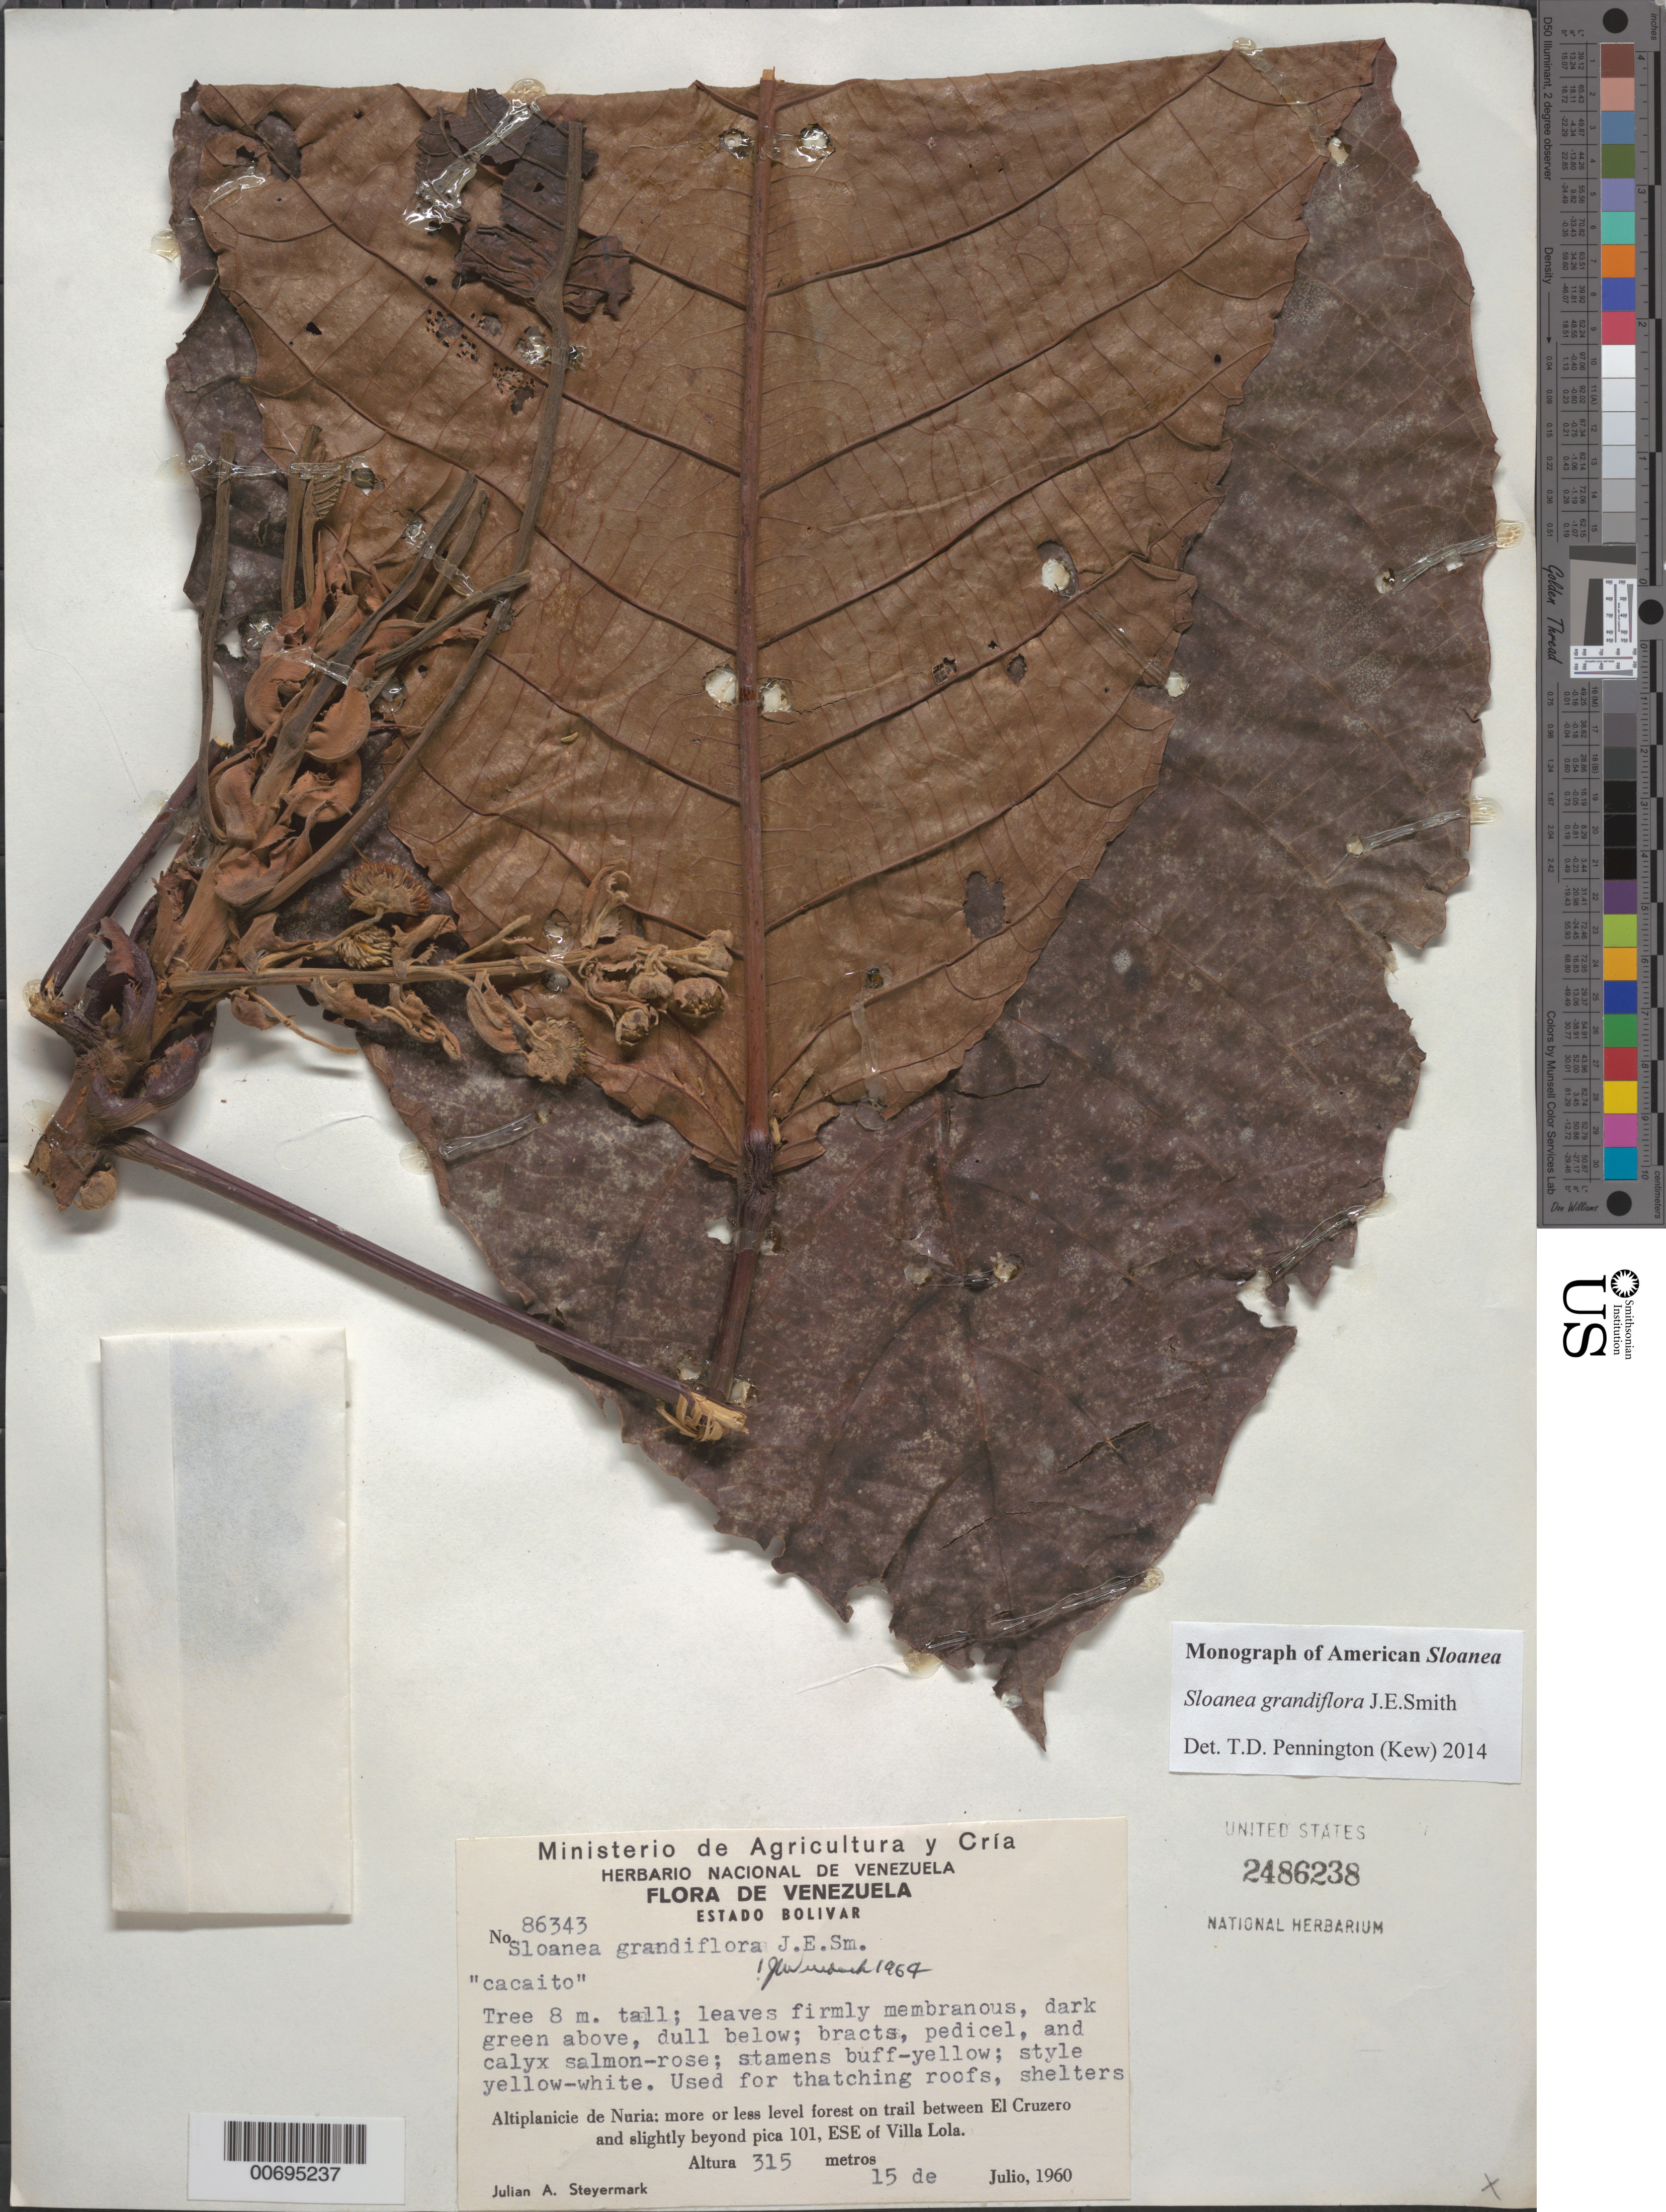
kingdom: Plantae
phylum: Tracheophyta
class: Magnoliopsida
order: Oxalidales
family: Elaeocarpaceae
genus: Sloanea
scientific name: Sloanea grandiflora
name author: Sm.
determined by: Wurdack, John J., (US), US (UNITED STATES)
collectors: J. Steyermark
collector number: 86343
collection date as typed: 15-Jul-60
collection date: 1960-07-15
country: Venezuela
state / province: Bolívar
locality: Altiplanicie de Nuria, trail between El Cruzero and pk 101, ESE of Villa Lola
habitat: Forest on trail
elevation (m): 315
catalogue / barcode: US 2486238